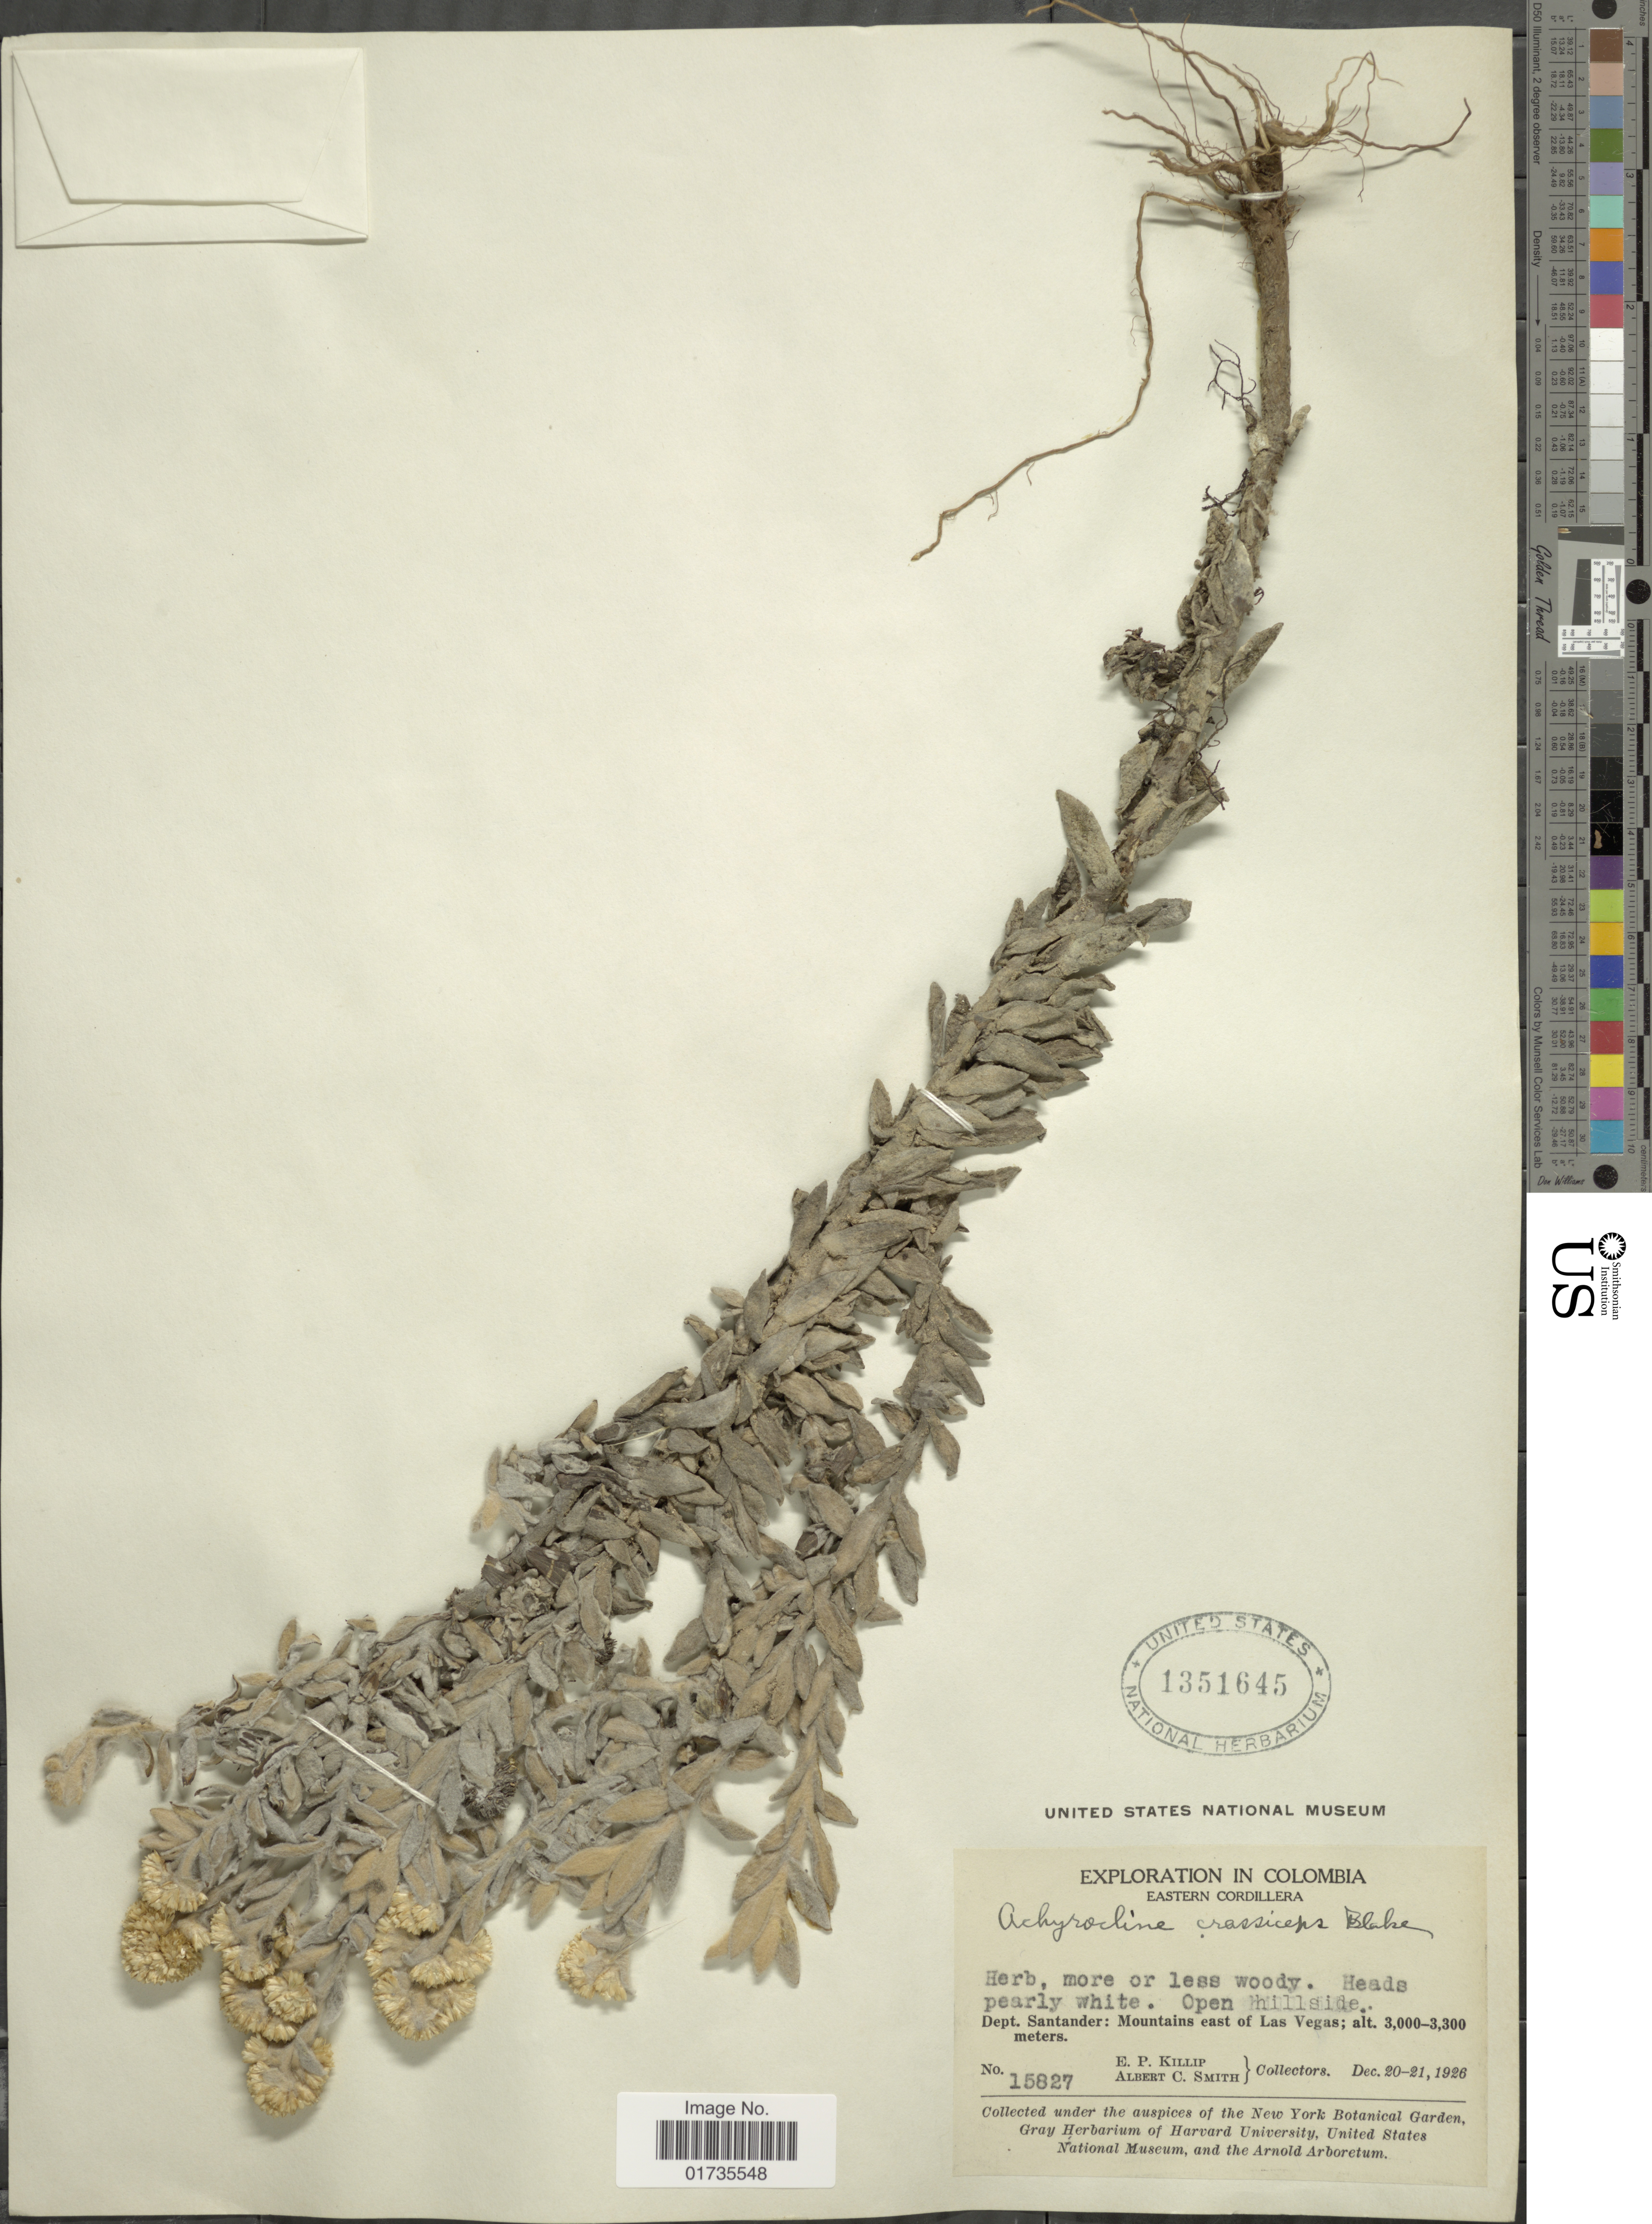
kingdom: Plantae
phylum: Tracheophyta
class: Magnoliopsida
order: Asterales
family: Asteraceae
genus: Achyrocline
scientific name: Achyrocline crassiceps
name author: S.F. Blake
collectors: E. P. Killip & A. C. Smith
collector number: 15827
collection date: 1926-12-20/1926-12-21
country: Colombia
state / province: Santander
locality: Colombia. Eastern Cordilerra. Dept. Santander: Mountains east of las Vegas. Open hillside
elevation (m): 3000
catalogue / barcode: US 1351645